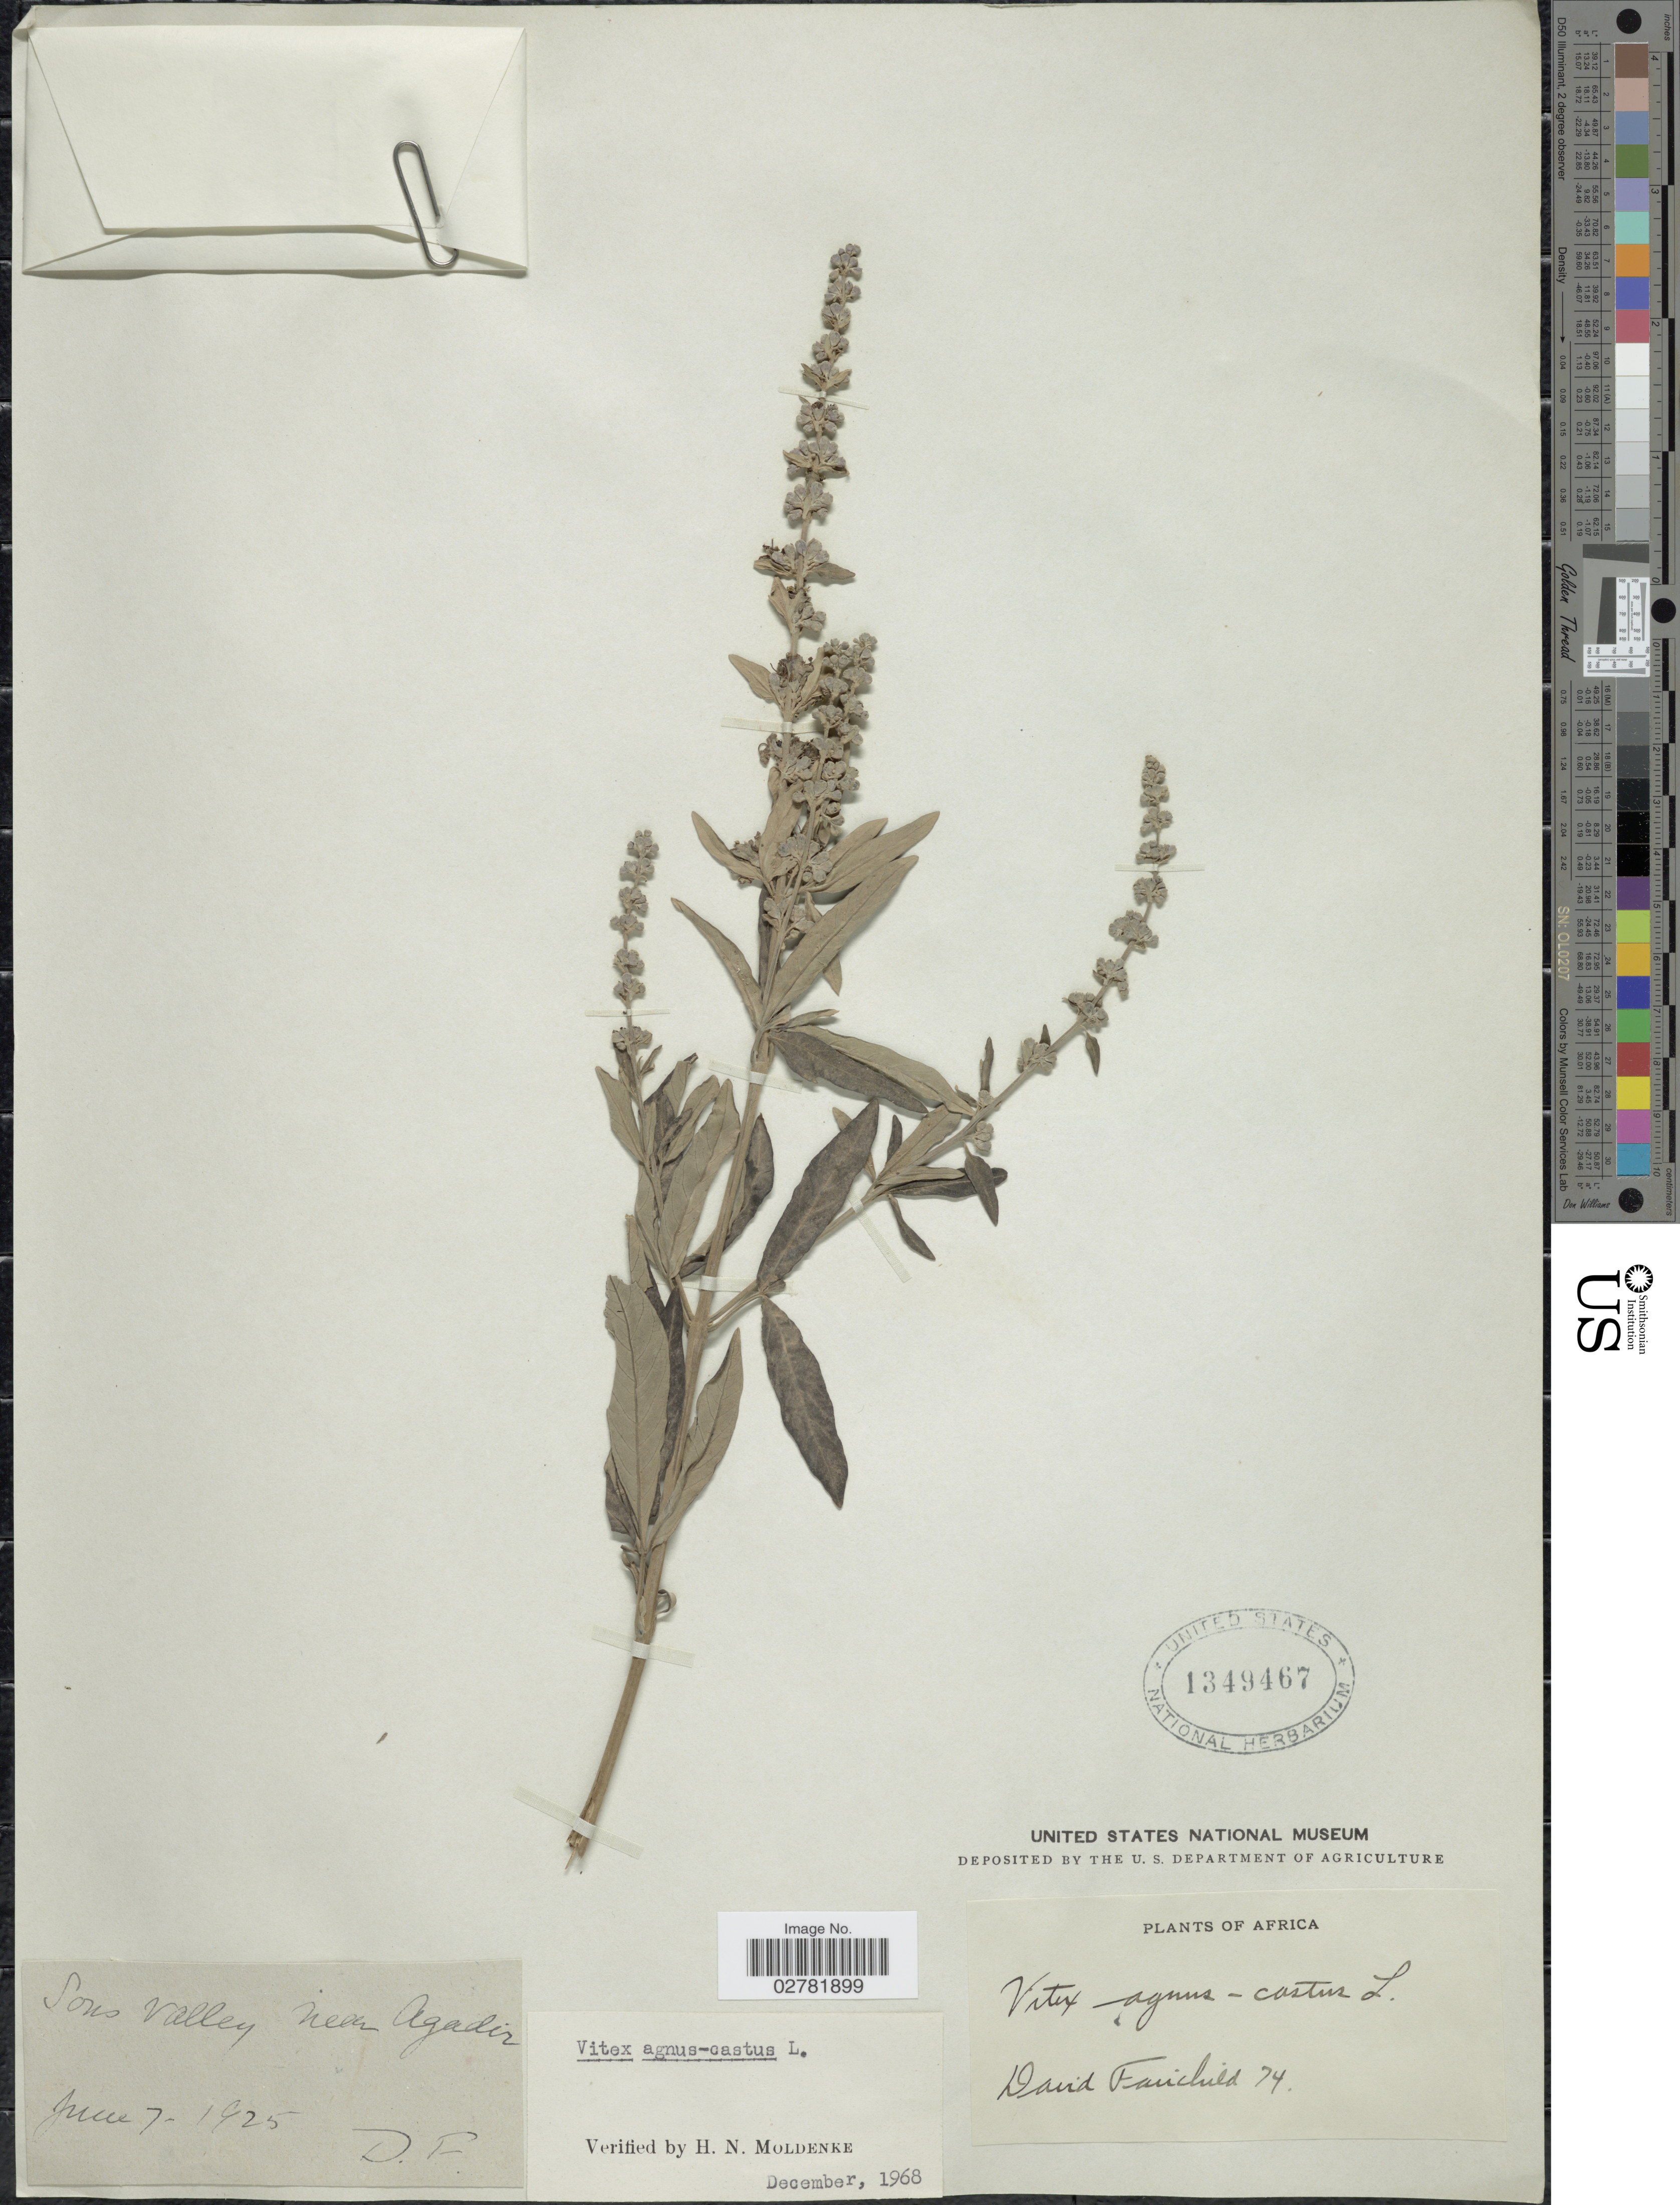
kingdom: Plantae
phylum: Tracheophyta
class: Magnoliopsida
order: Lamiales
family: Lamiaceae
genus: Vitex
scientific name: Vitex agnus-castus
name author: L.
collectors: D. Fairchild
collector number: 74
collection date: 1925-06-07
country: Morocco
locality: Sons valley near Agadir. Africa.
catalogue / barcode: US 1349467